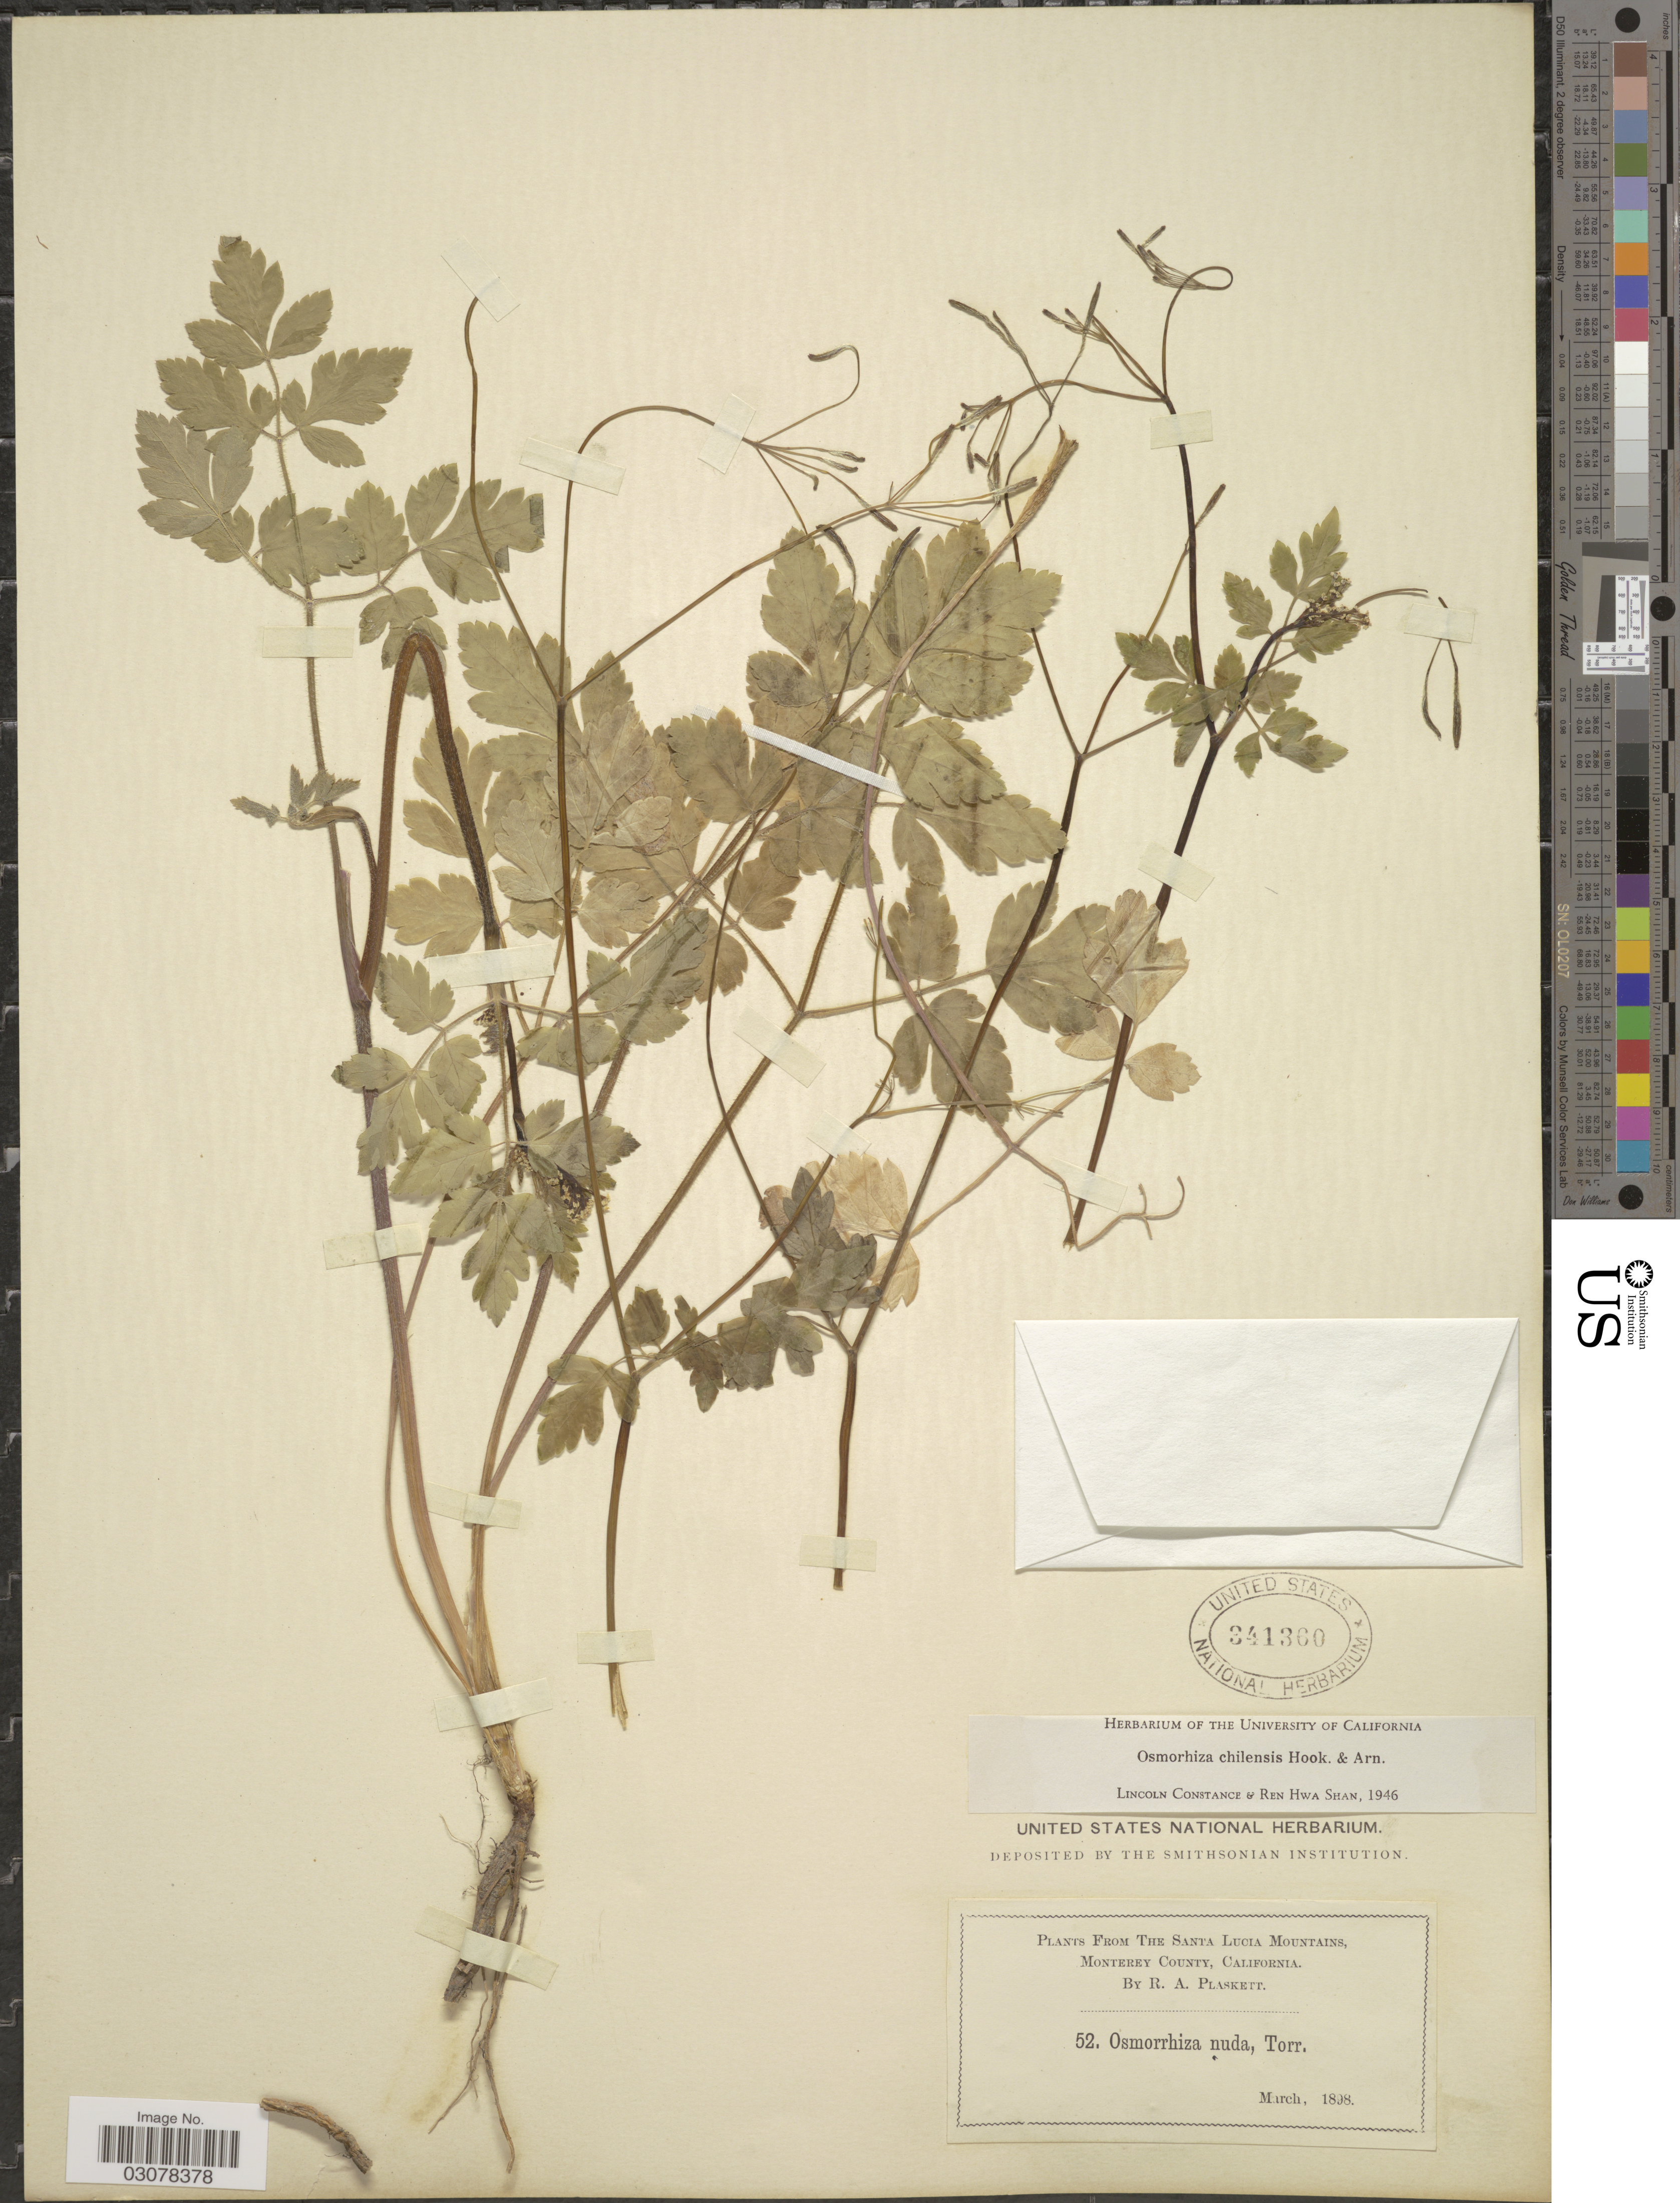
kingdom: Plantae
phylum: Tracheophyta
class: Magnoliopsida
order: Apiales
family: Apiaceae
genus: Osmorhiza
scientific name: Osmorhiza chilensis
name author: Hook. & Arn.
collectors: R. Plaskett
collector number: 52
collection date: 1898-03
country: United States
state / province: California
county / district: Monterey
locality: Santa Lucia Mountains, Monterey County.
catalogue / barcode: US 341360